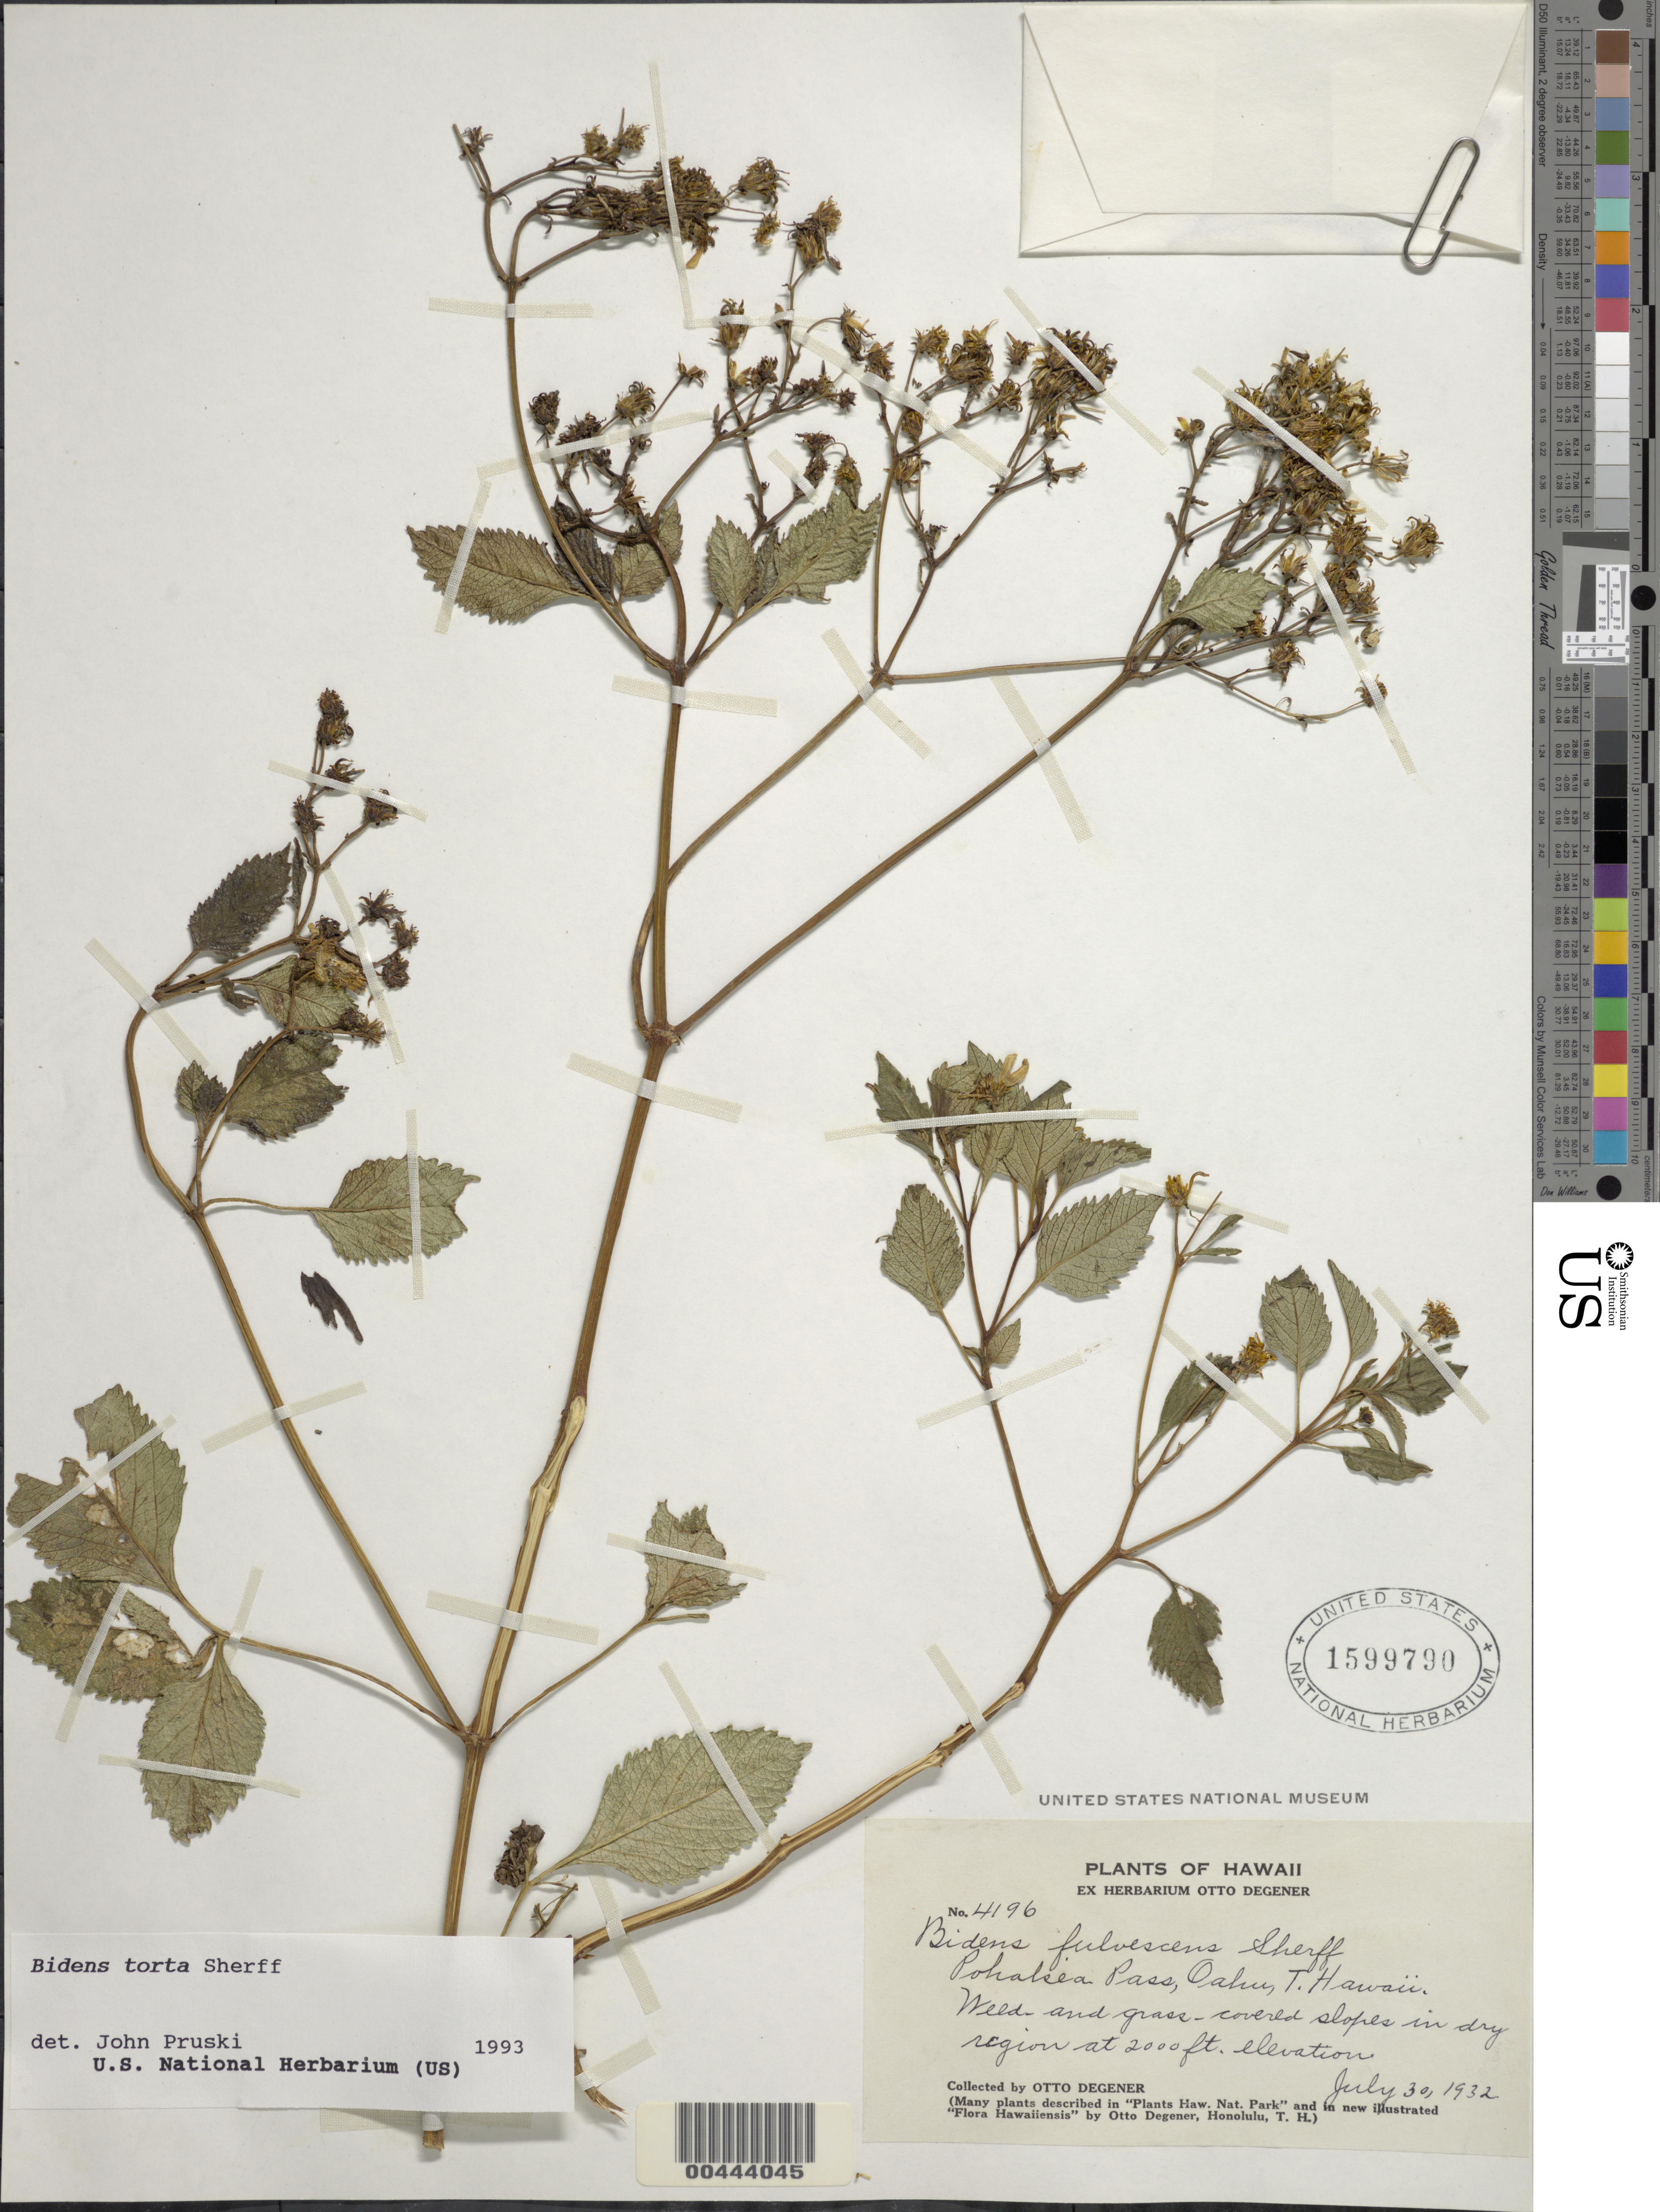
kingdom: Plantae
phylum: Tracheophyta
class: Magnoliopsida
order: Asterales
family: Asteraceae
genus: Bidens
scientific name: Bidens torta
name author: Sherff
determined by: Pruski, J. F.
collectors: O. Degener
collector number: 4196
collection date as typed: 30 Jul 1932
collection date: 1932-07-30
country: United States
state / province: Hawaii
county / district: Honolulu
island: Oahu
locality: Pohakea Pass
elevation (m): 610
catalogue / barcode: US 1599790